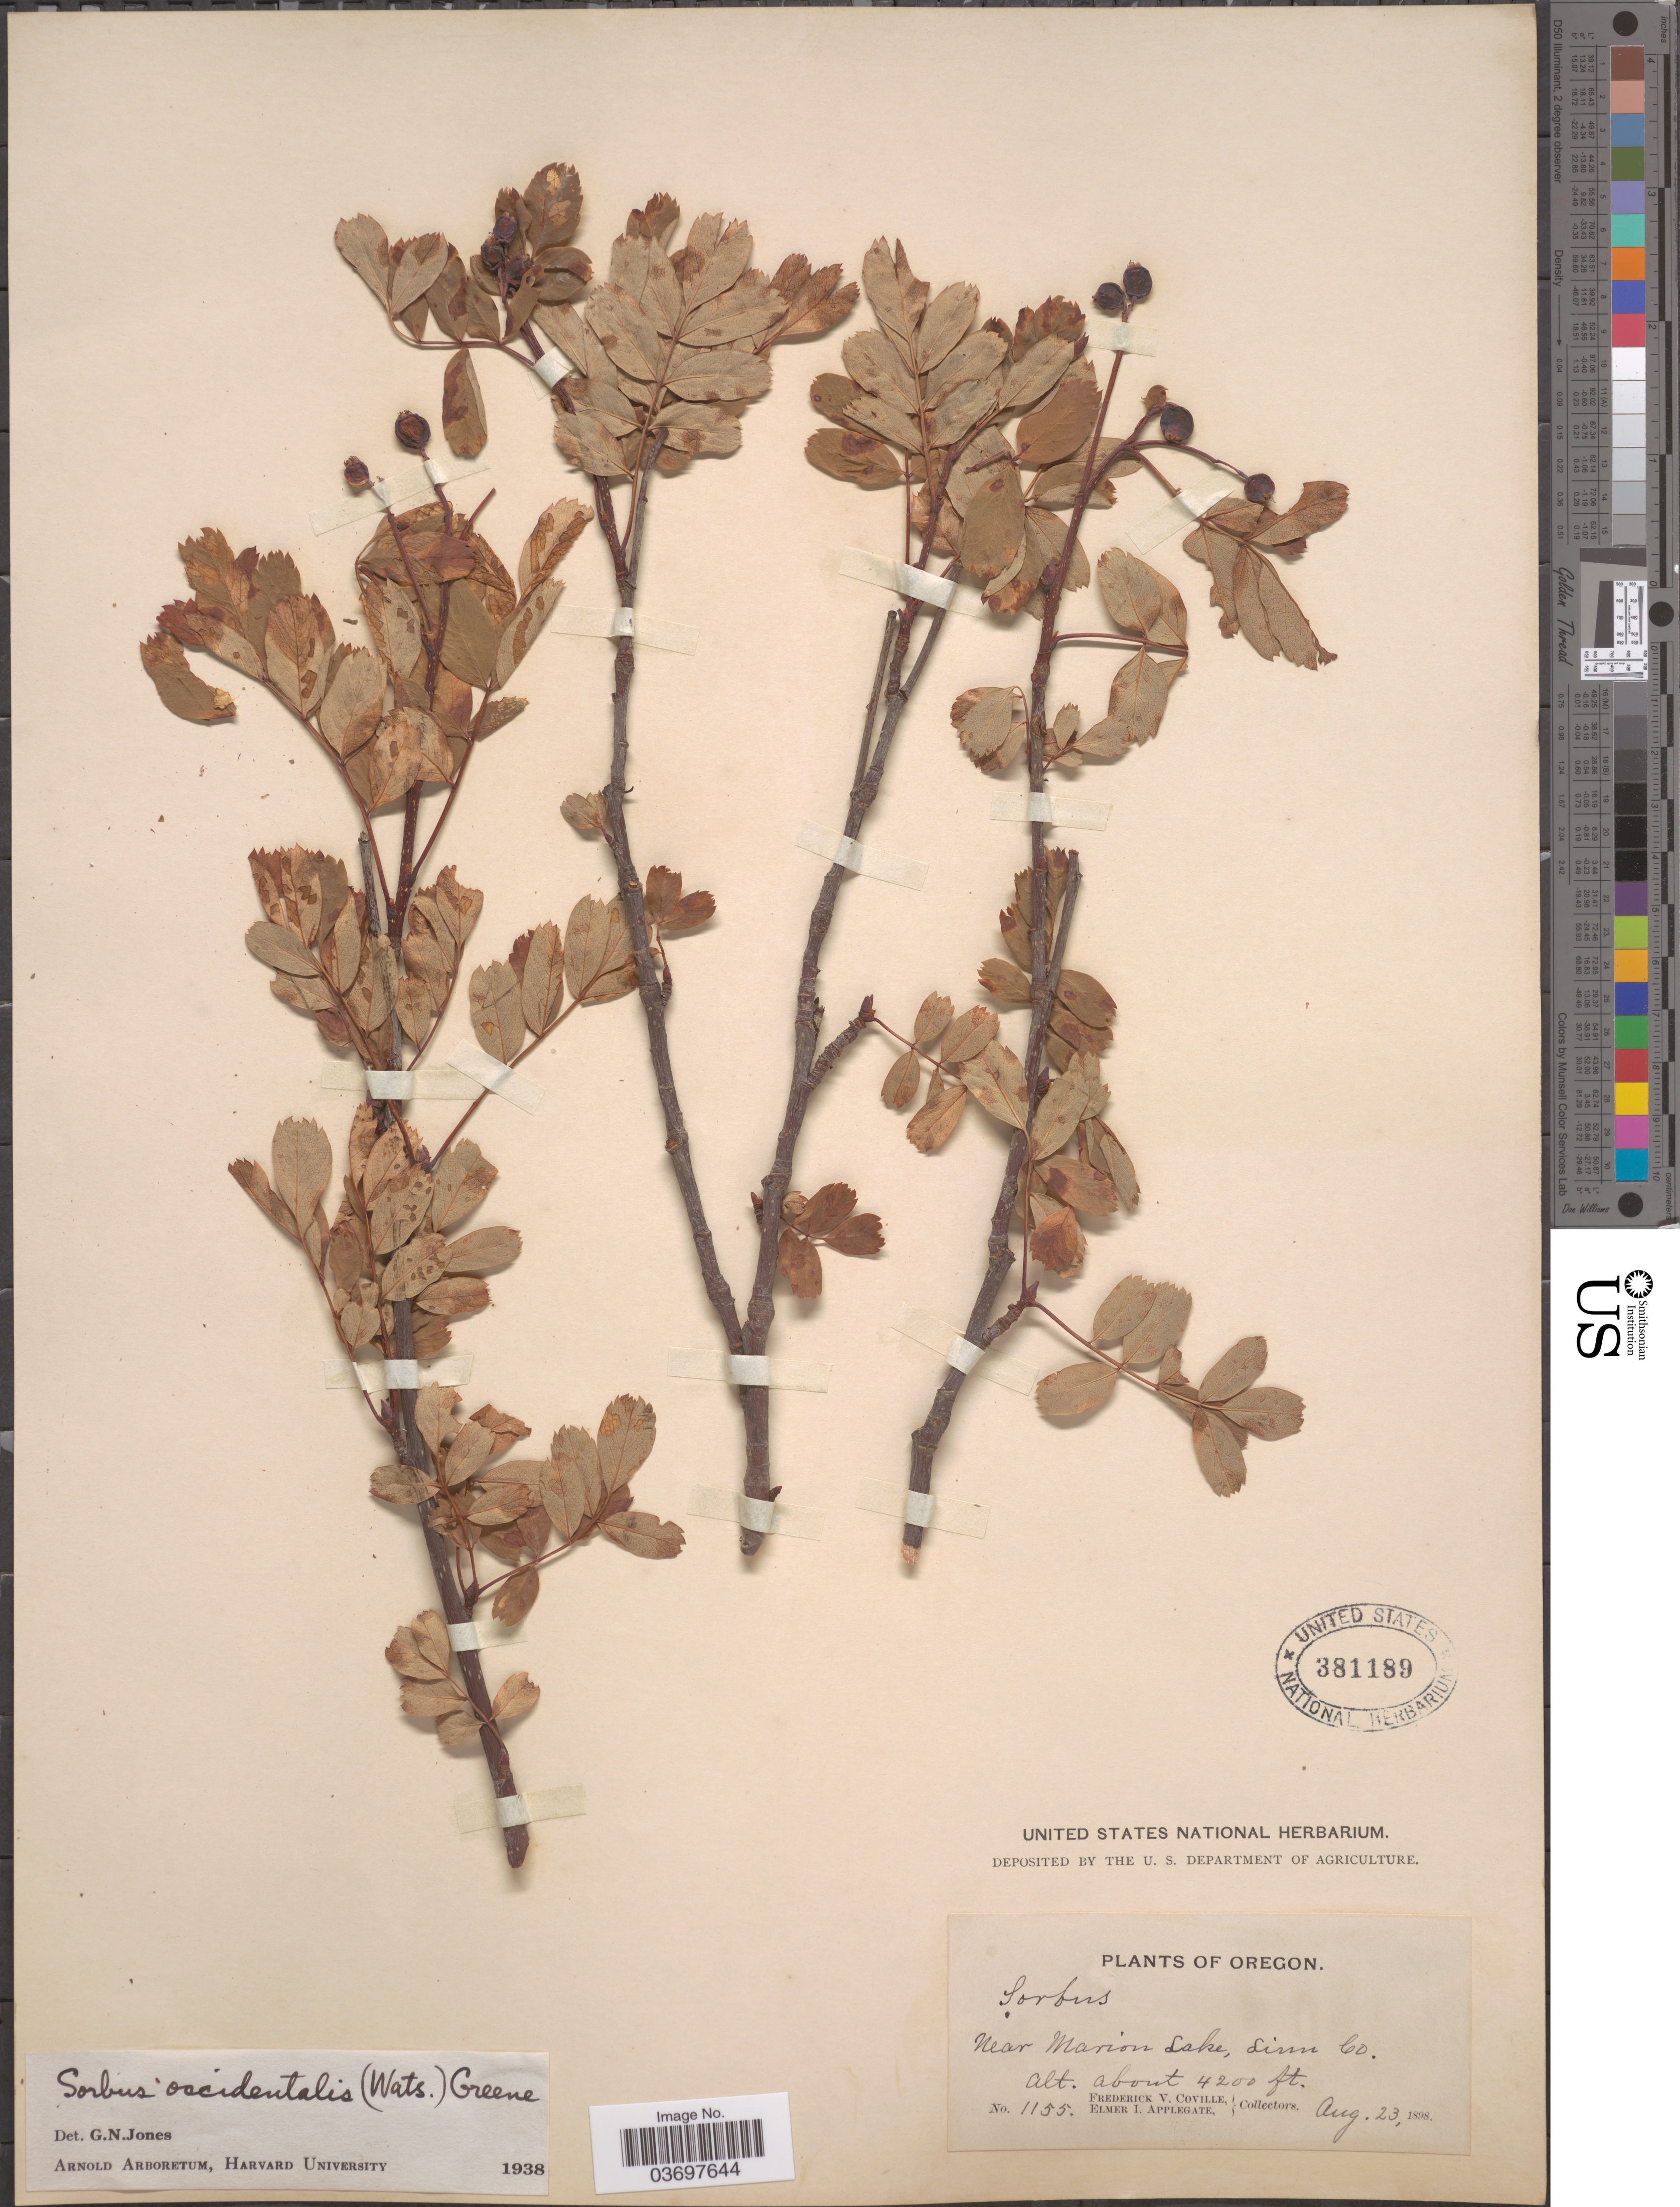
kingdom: Plantae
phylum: Tracheophyta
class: Magnoliopsida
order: Rosales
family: Rosaceae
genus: Sorbus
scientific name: Sorbus pumila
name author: Raf.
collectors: F. V. Coville & E. I. Applegate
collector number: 1155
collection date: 1898-08-23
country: United States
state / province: Oregon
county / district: Linn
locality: Near Marion Lake, Linn Co.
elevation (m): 1280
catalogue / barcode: US 381189